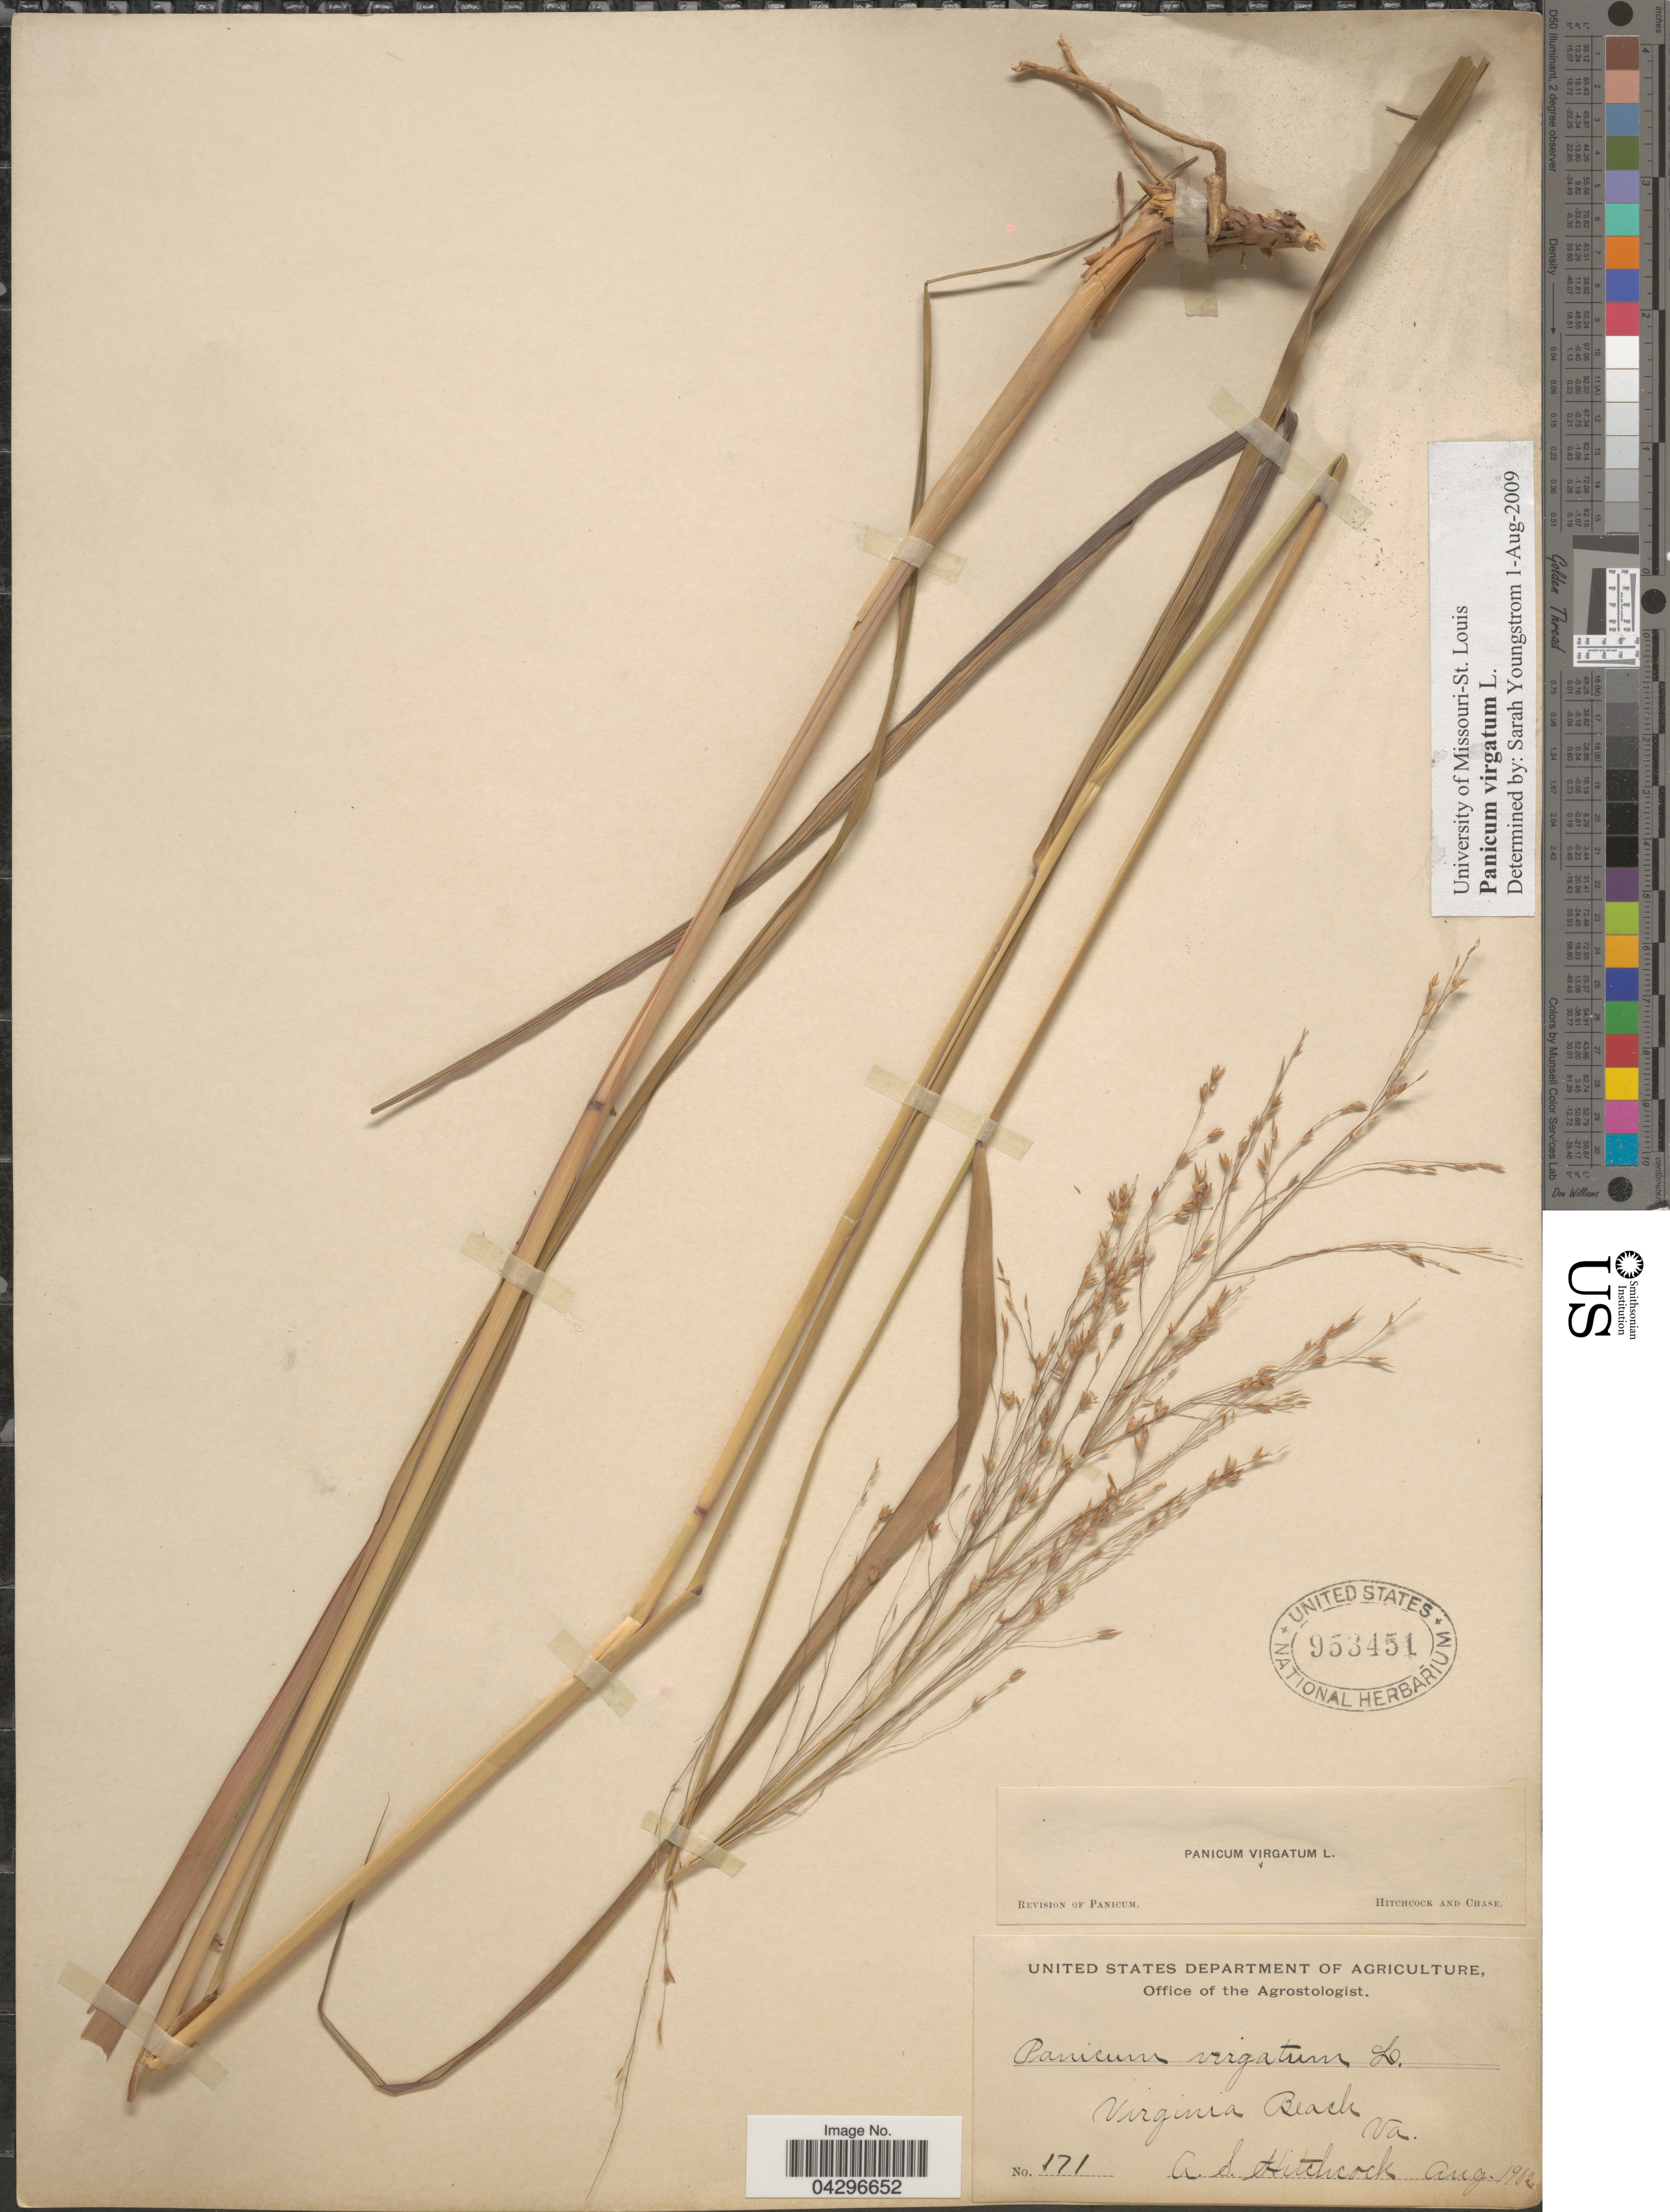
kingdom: Plantae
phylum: Tracheophyta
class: Liliopsida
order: Poales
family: Poaceae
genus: Panicum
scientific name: Panicum virgatum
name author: L.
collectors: A. S. Hitchcock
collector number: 171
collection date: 1902-08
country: United States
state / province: Virginia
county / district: City of Virginia Beach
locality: Virginia Beach.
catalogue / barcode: US 953451